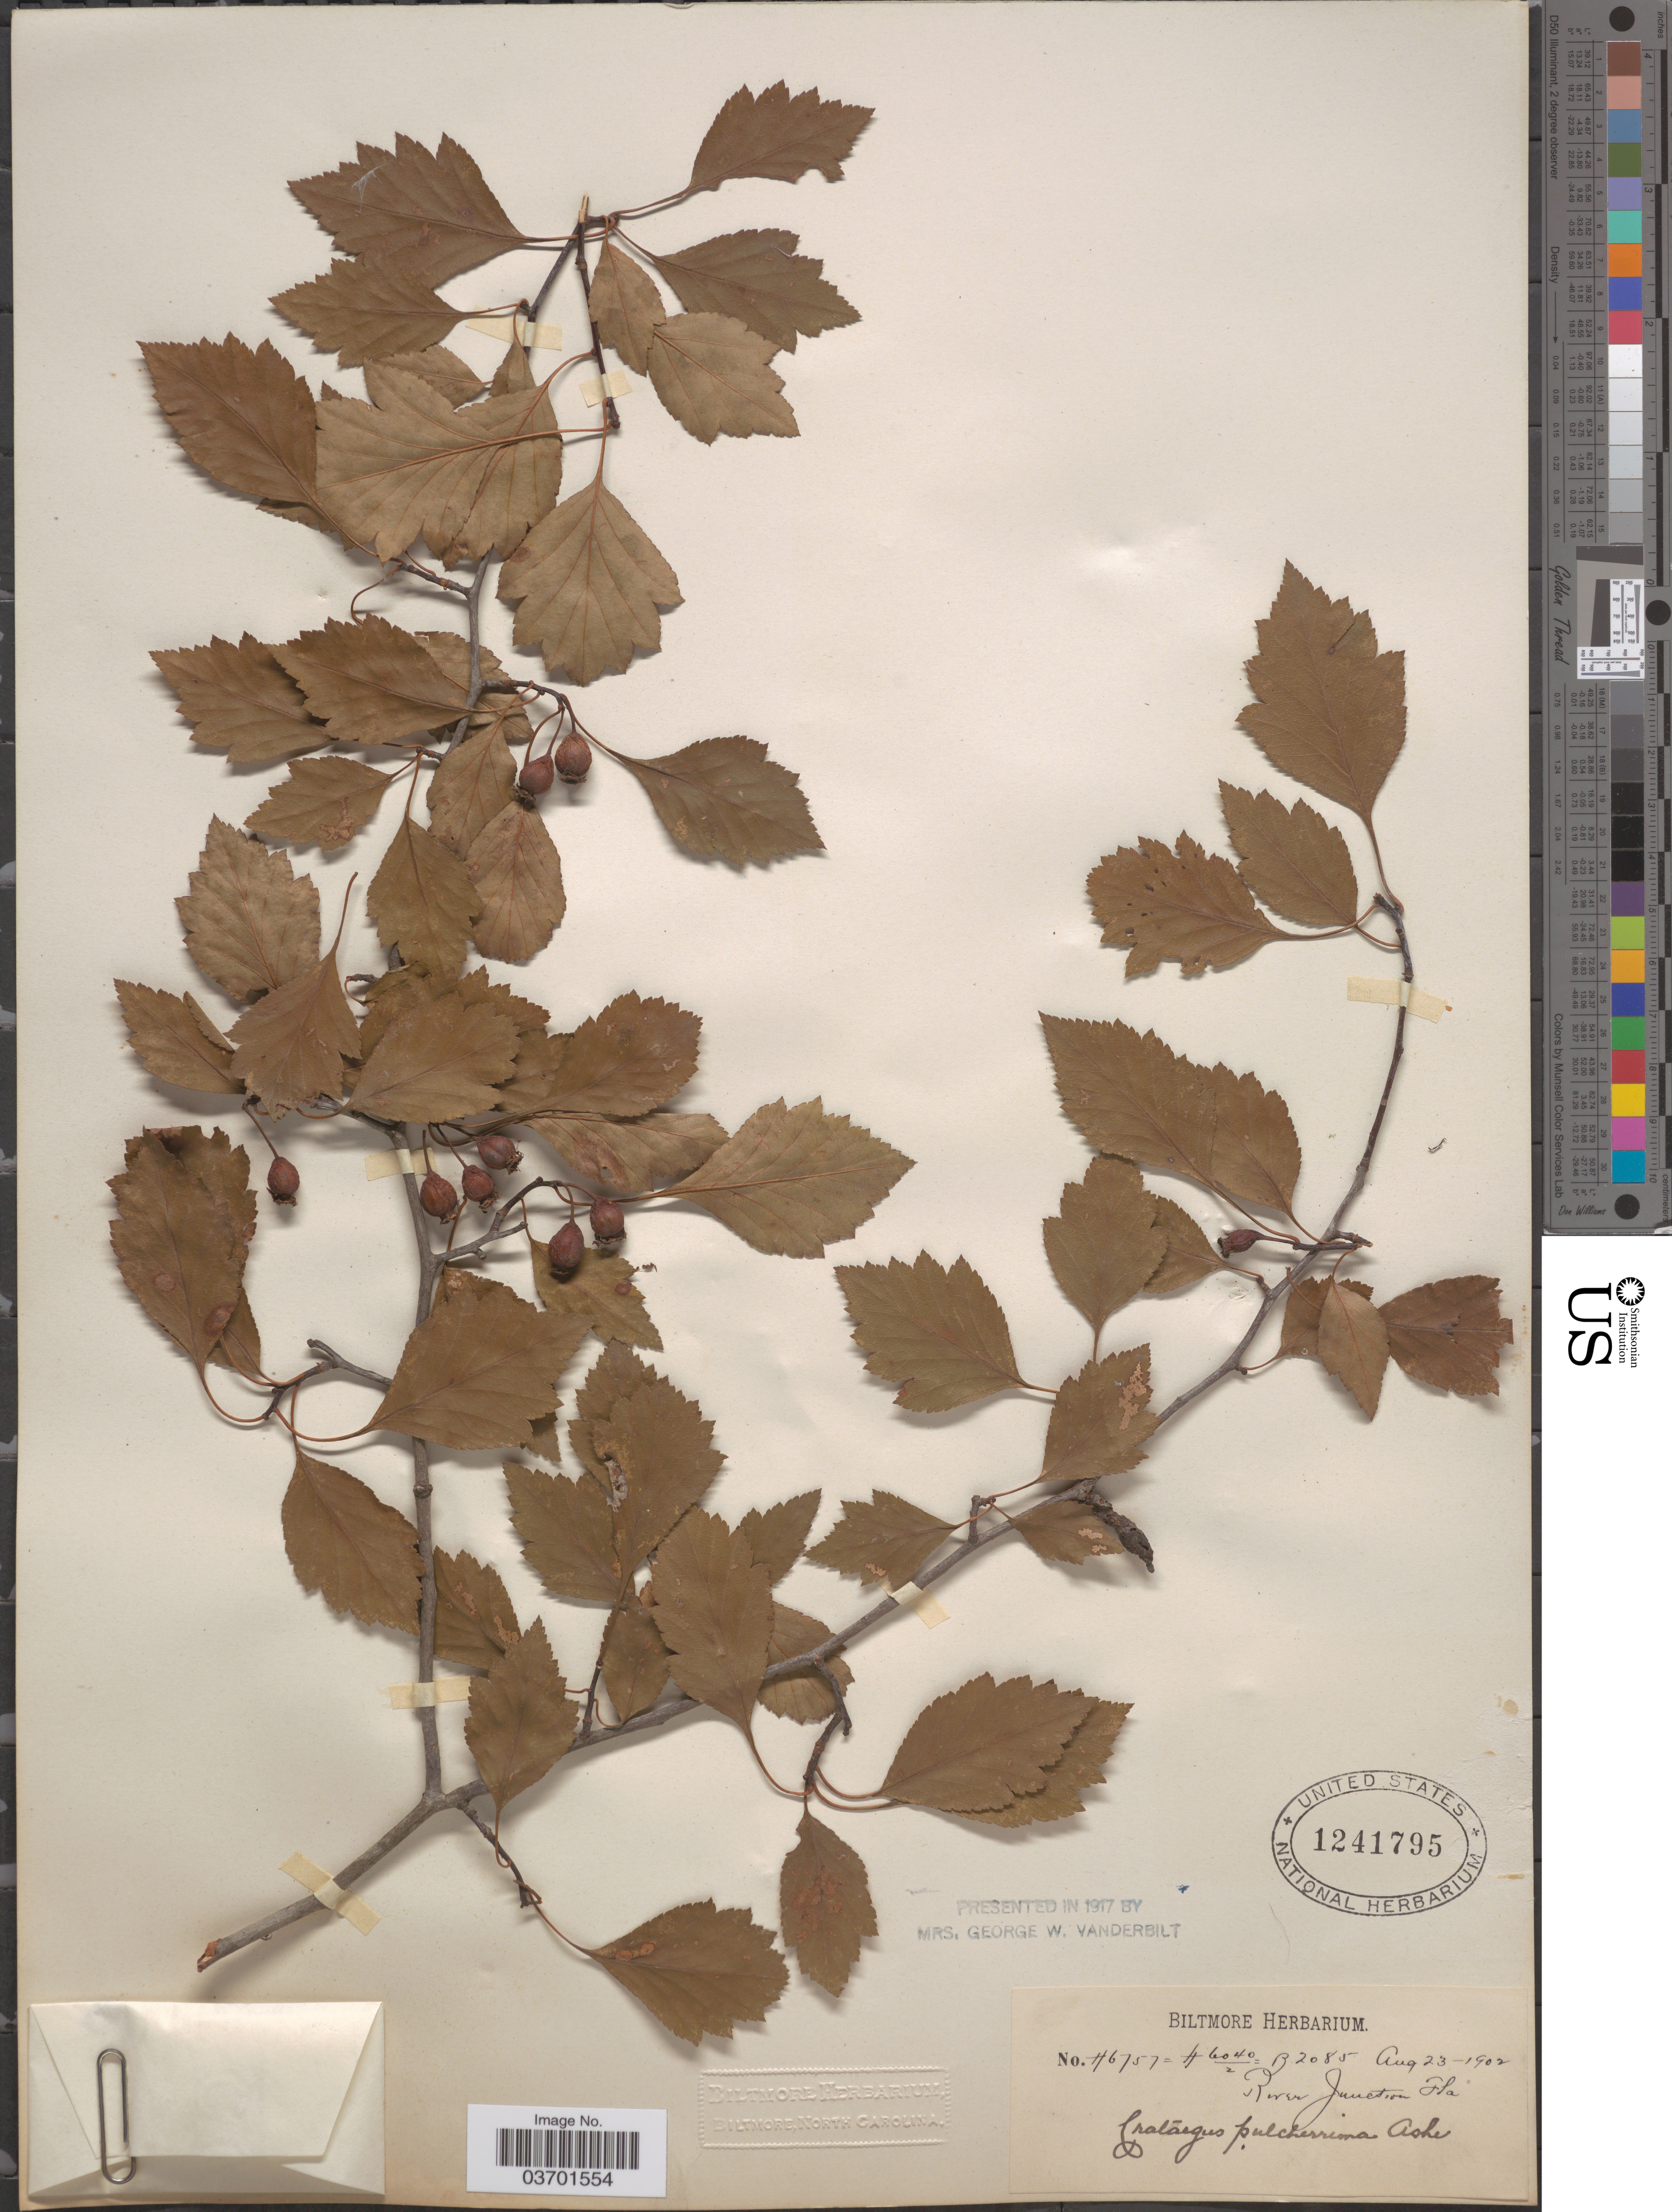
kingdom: Plantae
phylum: Tracheophyta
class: Magnoliopsida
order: Rosales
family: Rosaceae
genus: Crataegus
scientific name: Crataegus pulcherrima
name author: Ashe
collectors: ex herb. Biltmore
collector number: H6757=H6040/2=B2085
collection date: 1902-08-23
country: United States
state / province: Florida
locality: River Junction.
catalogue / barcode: US 1241795